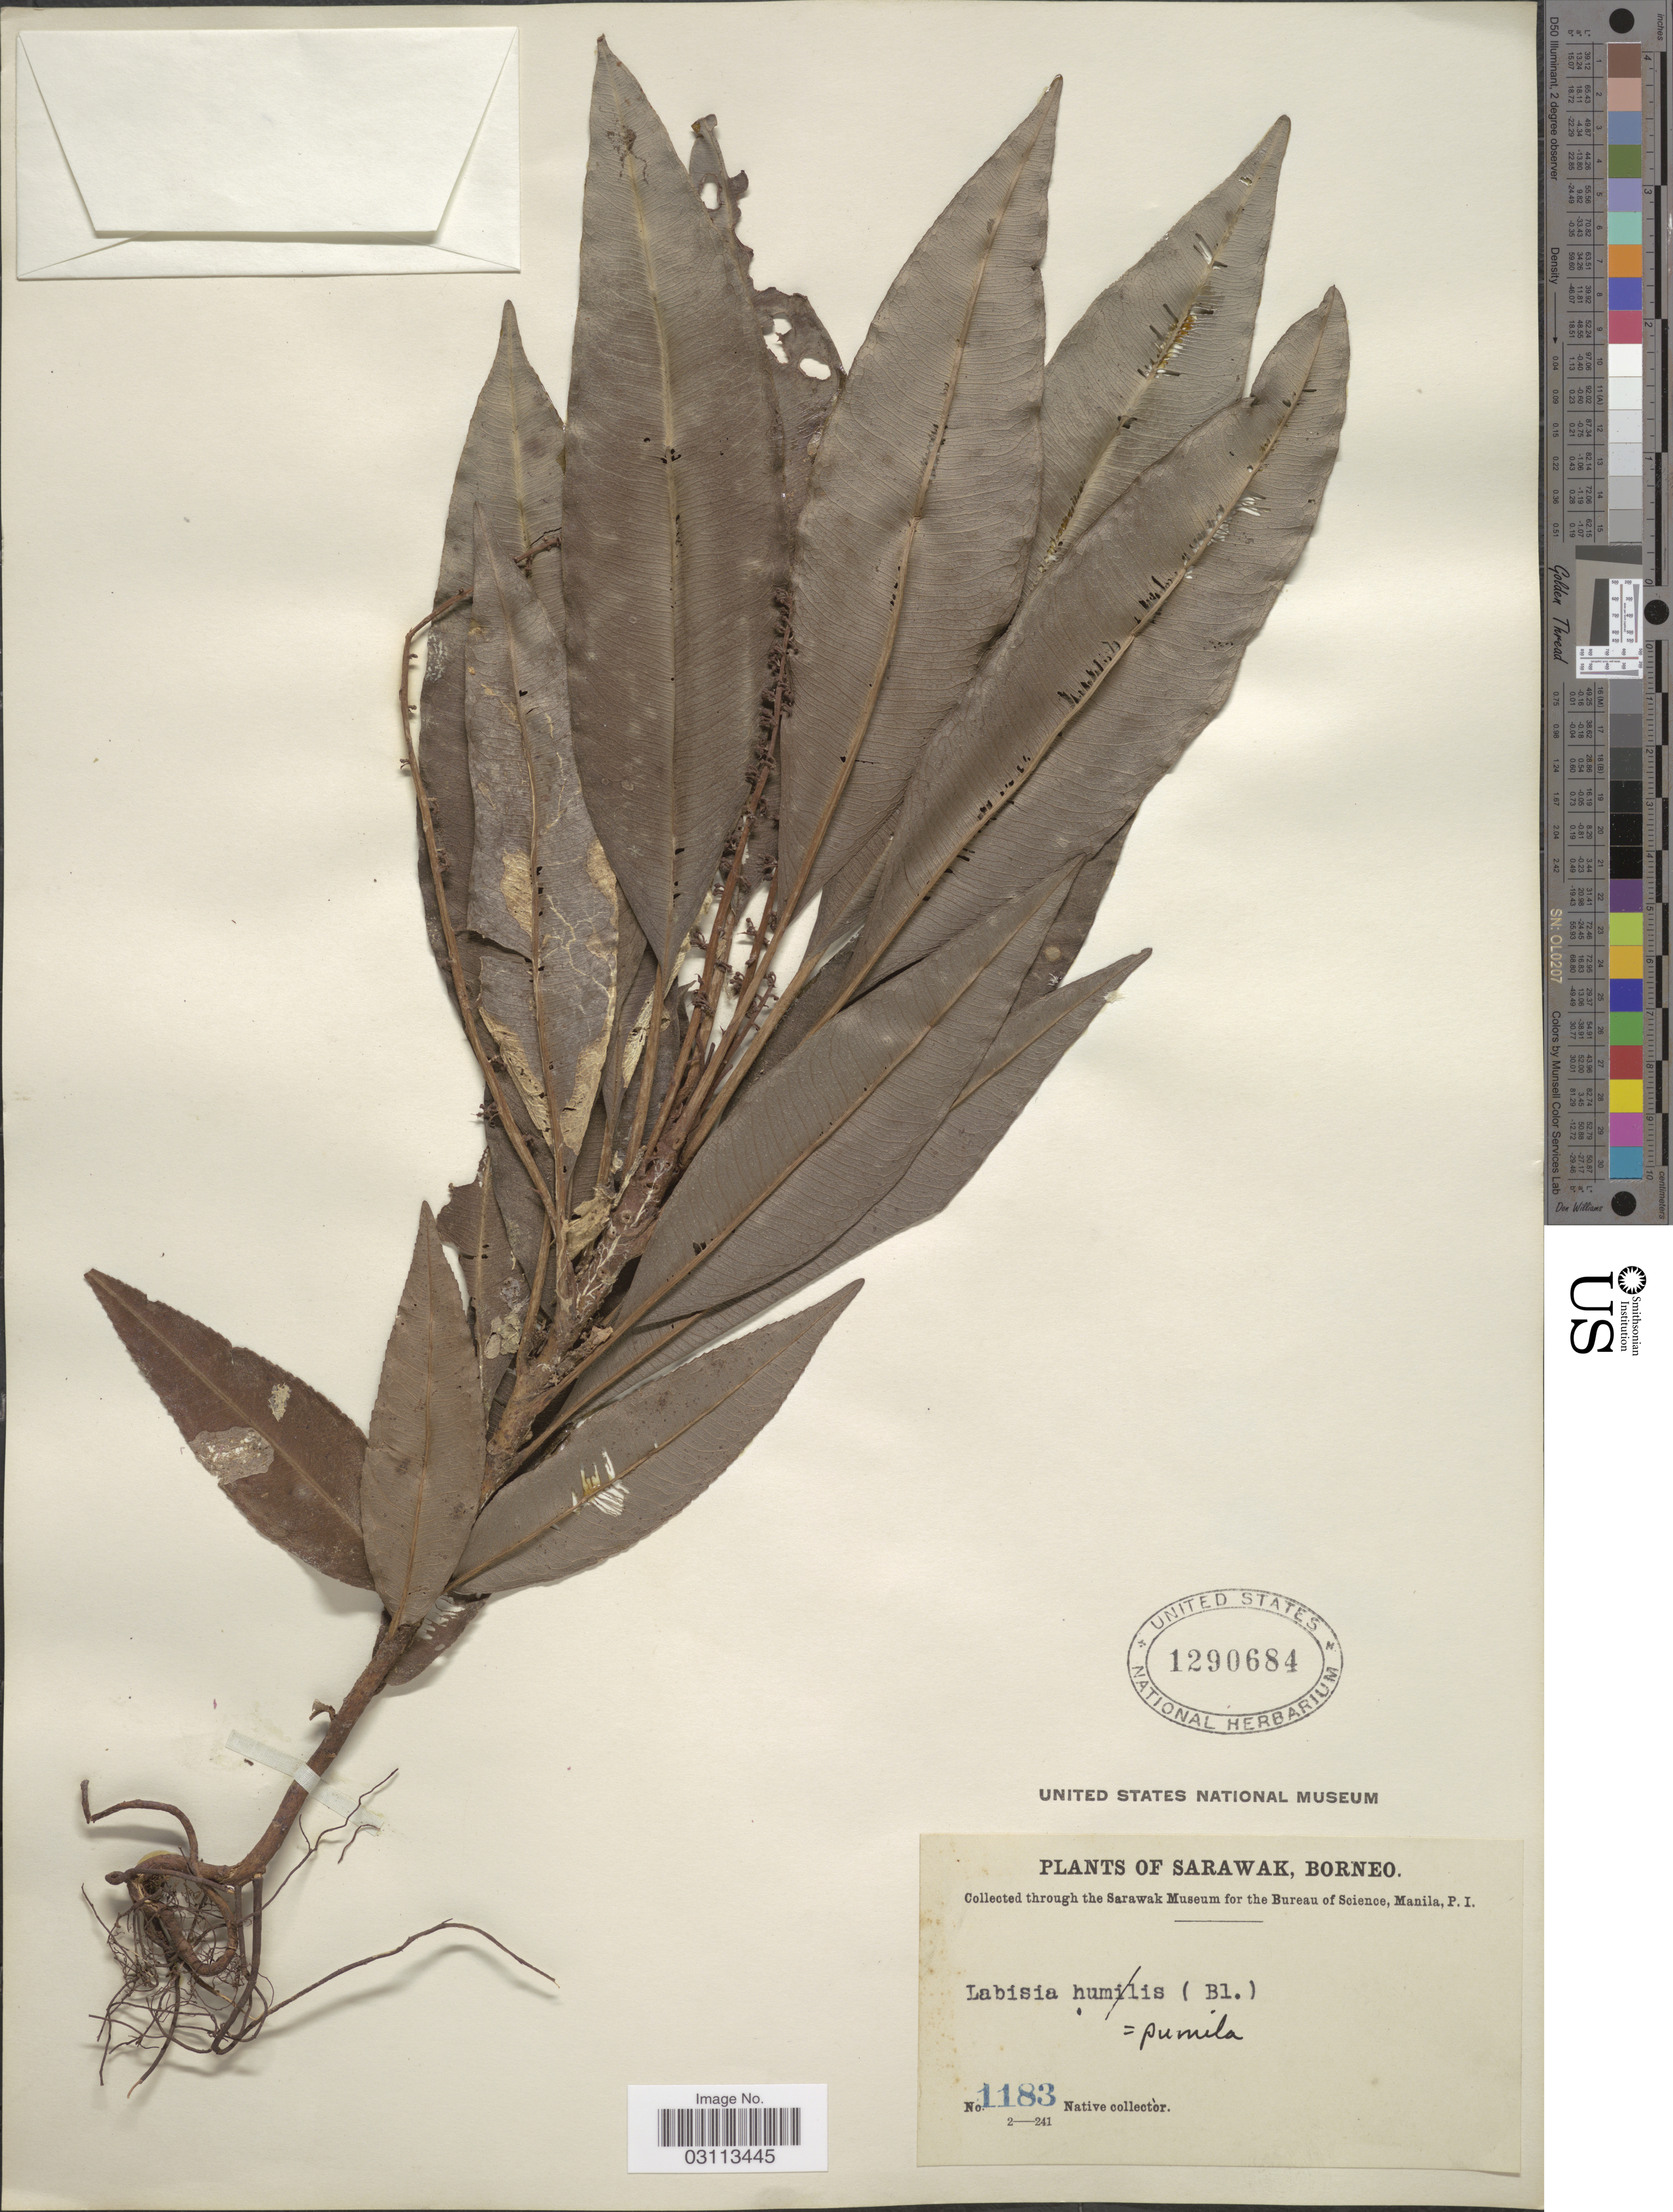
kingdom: Plantae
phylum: Tracheophyta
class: Magnoliopsida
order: Ericales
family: Primulaceae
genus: Labisia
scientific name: Labisia pumila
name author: (Blume) Fern.-Vill.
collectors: Native collector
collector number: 1183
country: Malaysia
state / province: Sarawak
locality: Borneo.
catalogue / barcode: US 1290684